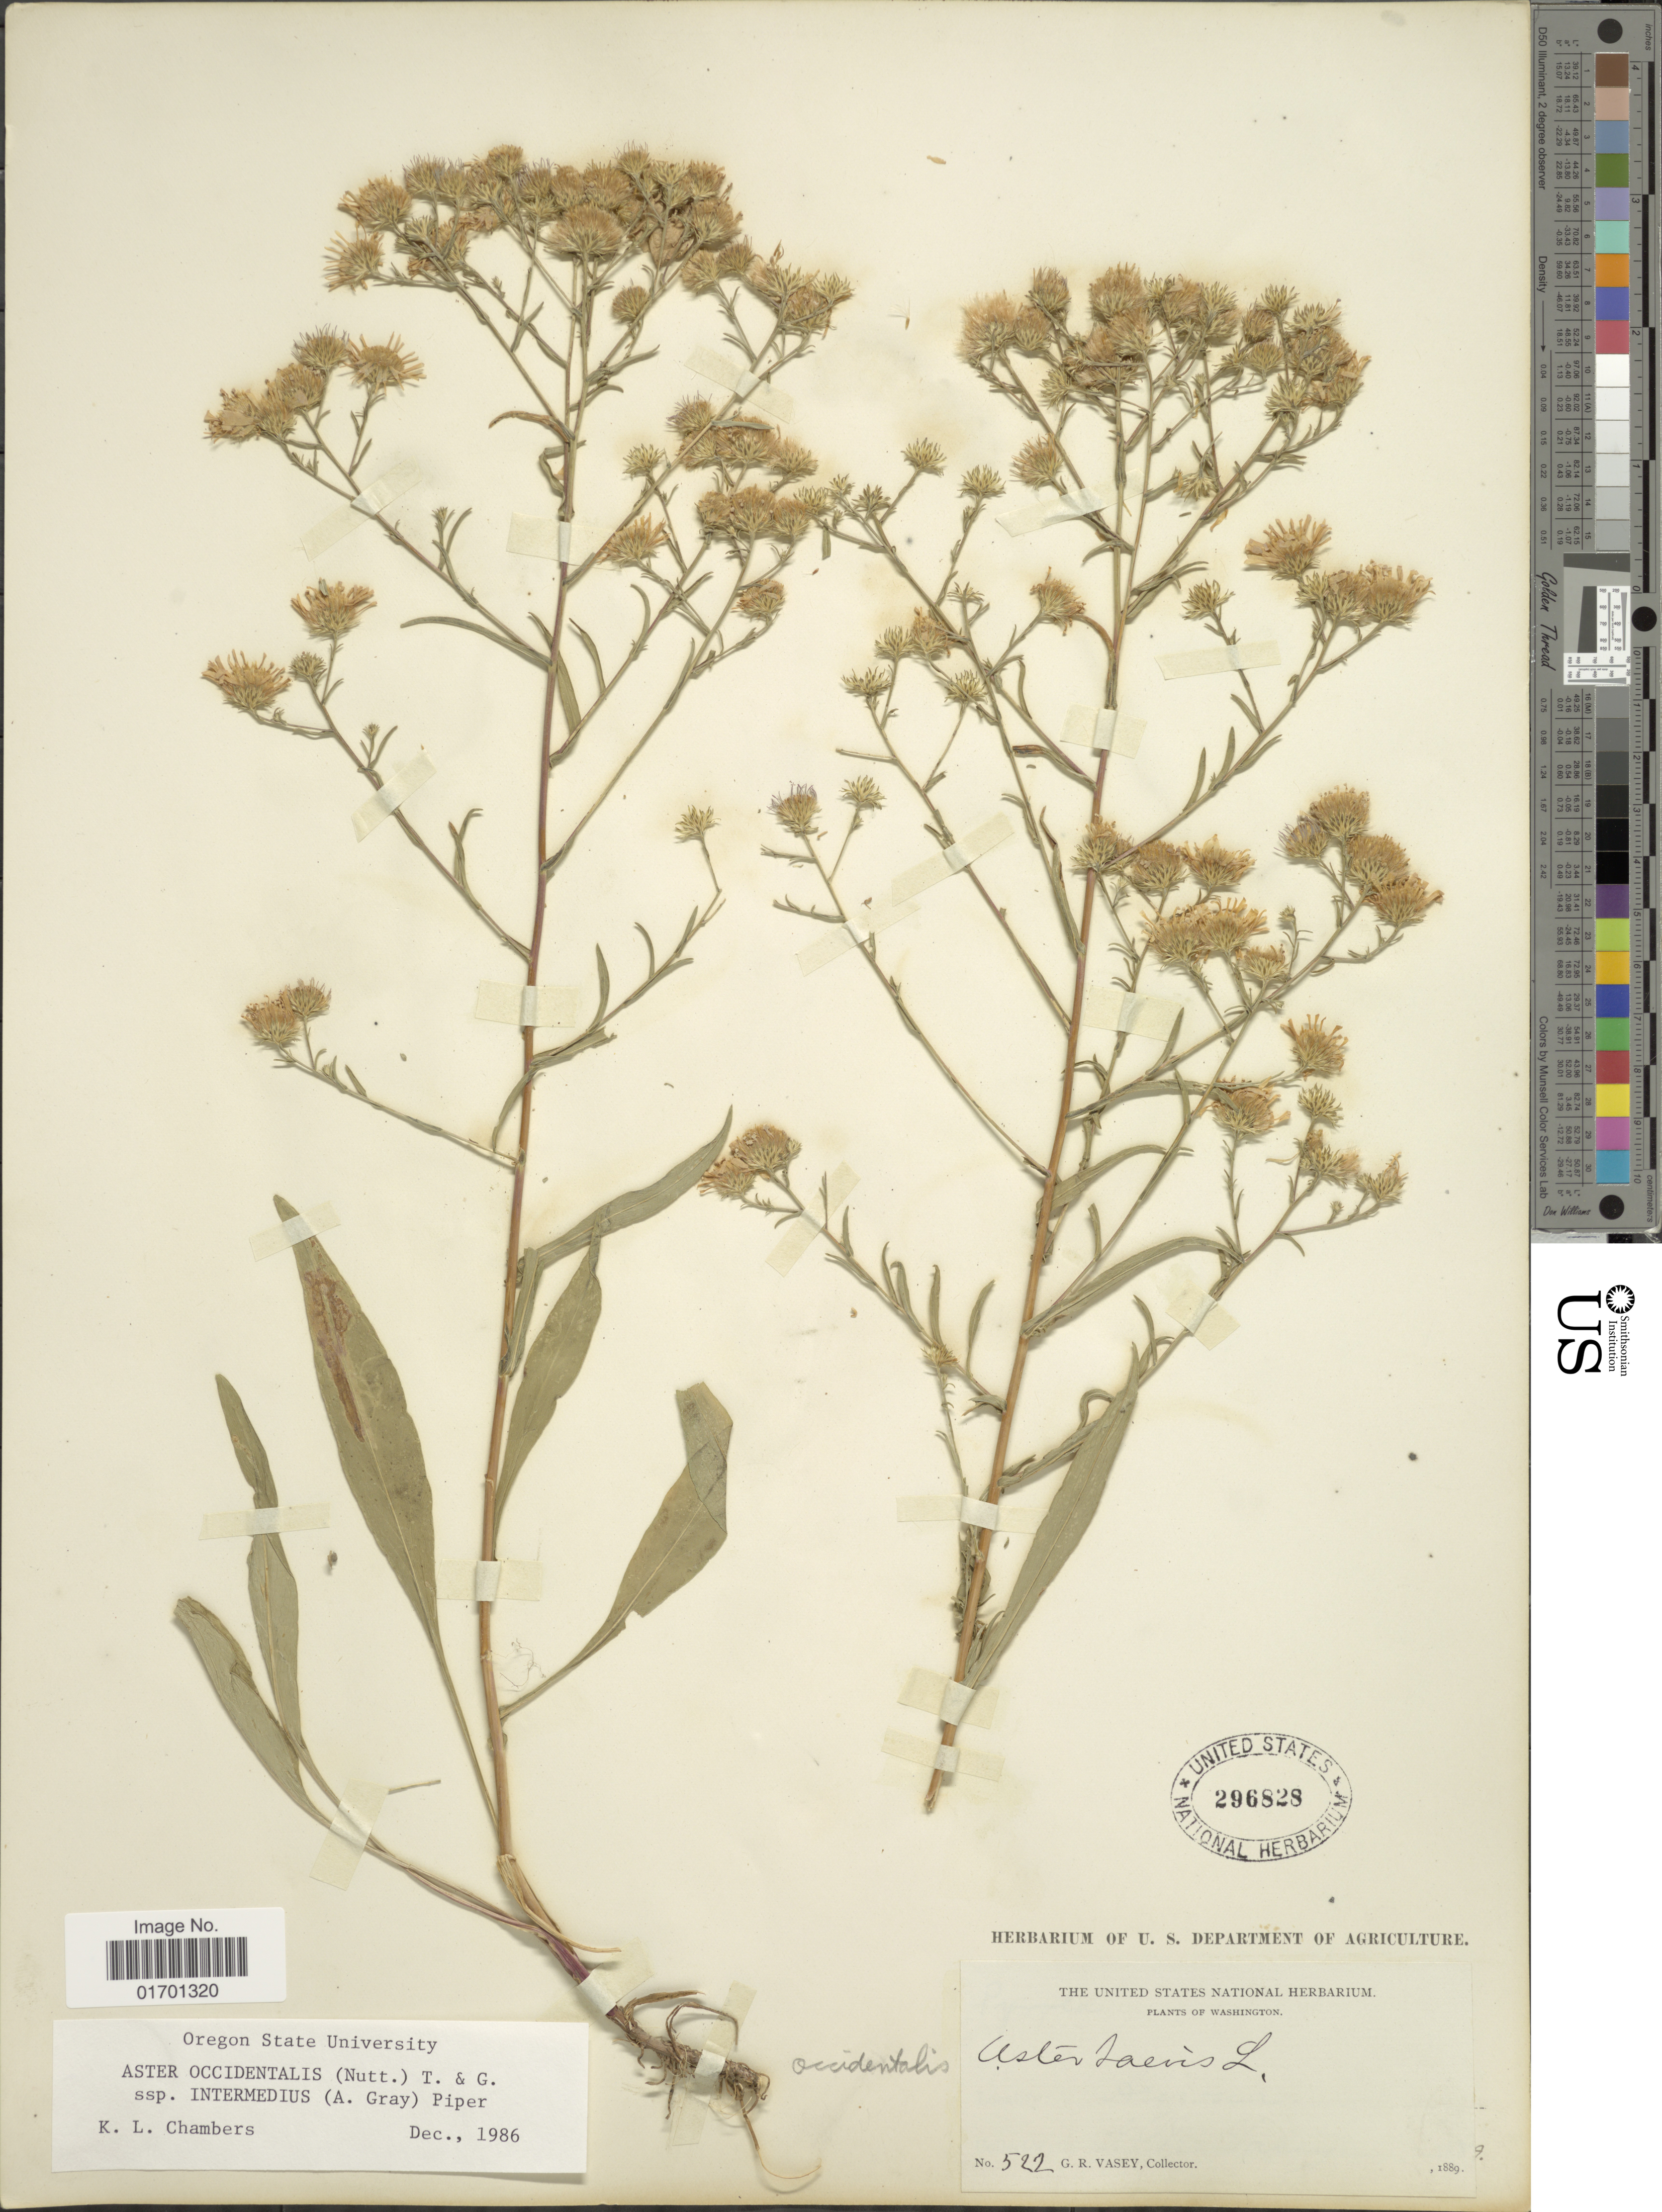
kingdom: Plantae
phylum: Tracheophyta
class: Magnoliopsida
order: Asterales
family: Asteraceae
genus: Symphyotrichum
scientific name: Symphyotrichum spathulatum var. intermedium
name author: (A. Gray) G.L. Nesom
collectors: G. R. Vasey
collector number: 522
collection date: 1889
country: United States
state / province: Washington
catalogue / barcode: US 296828